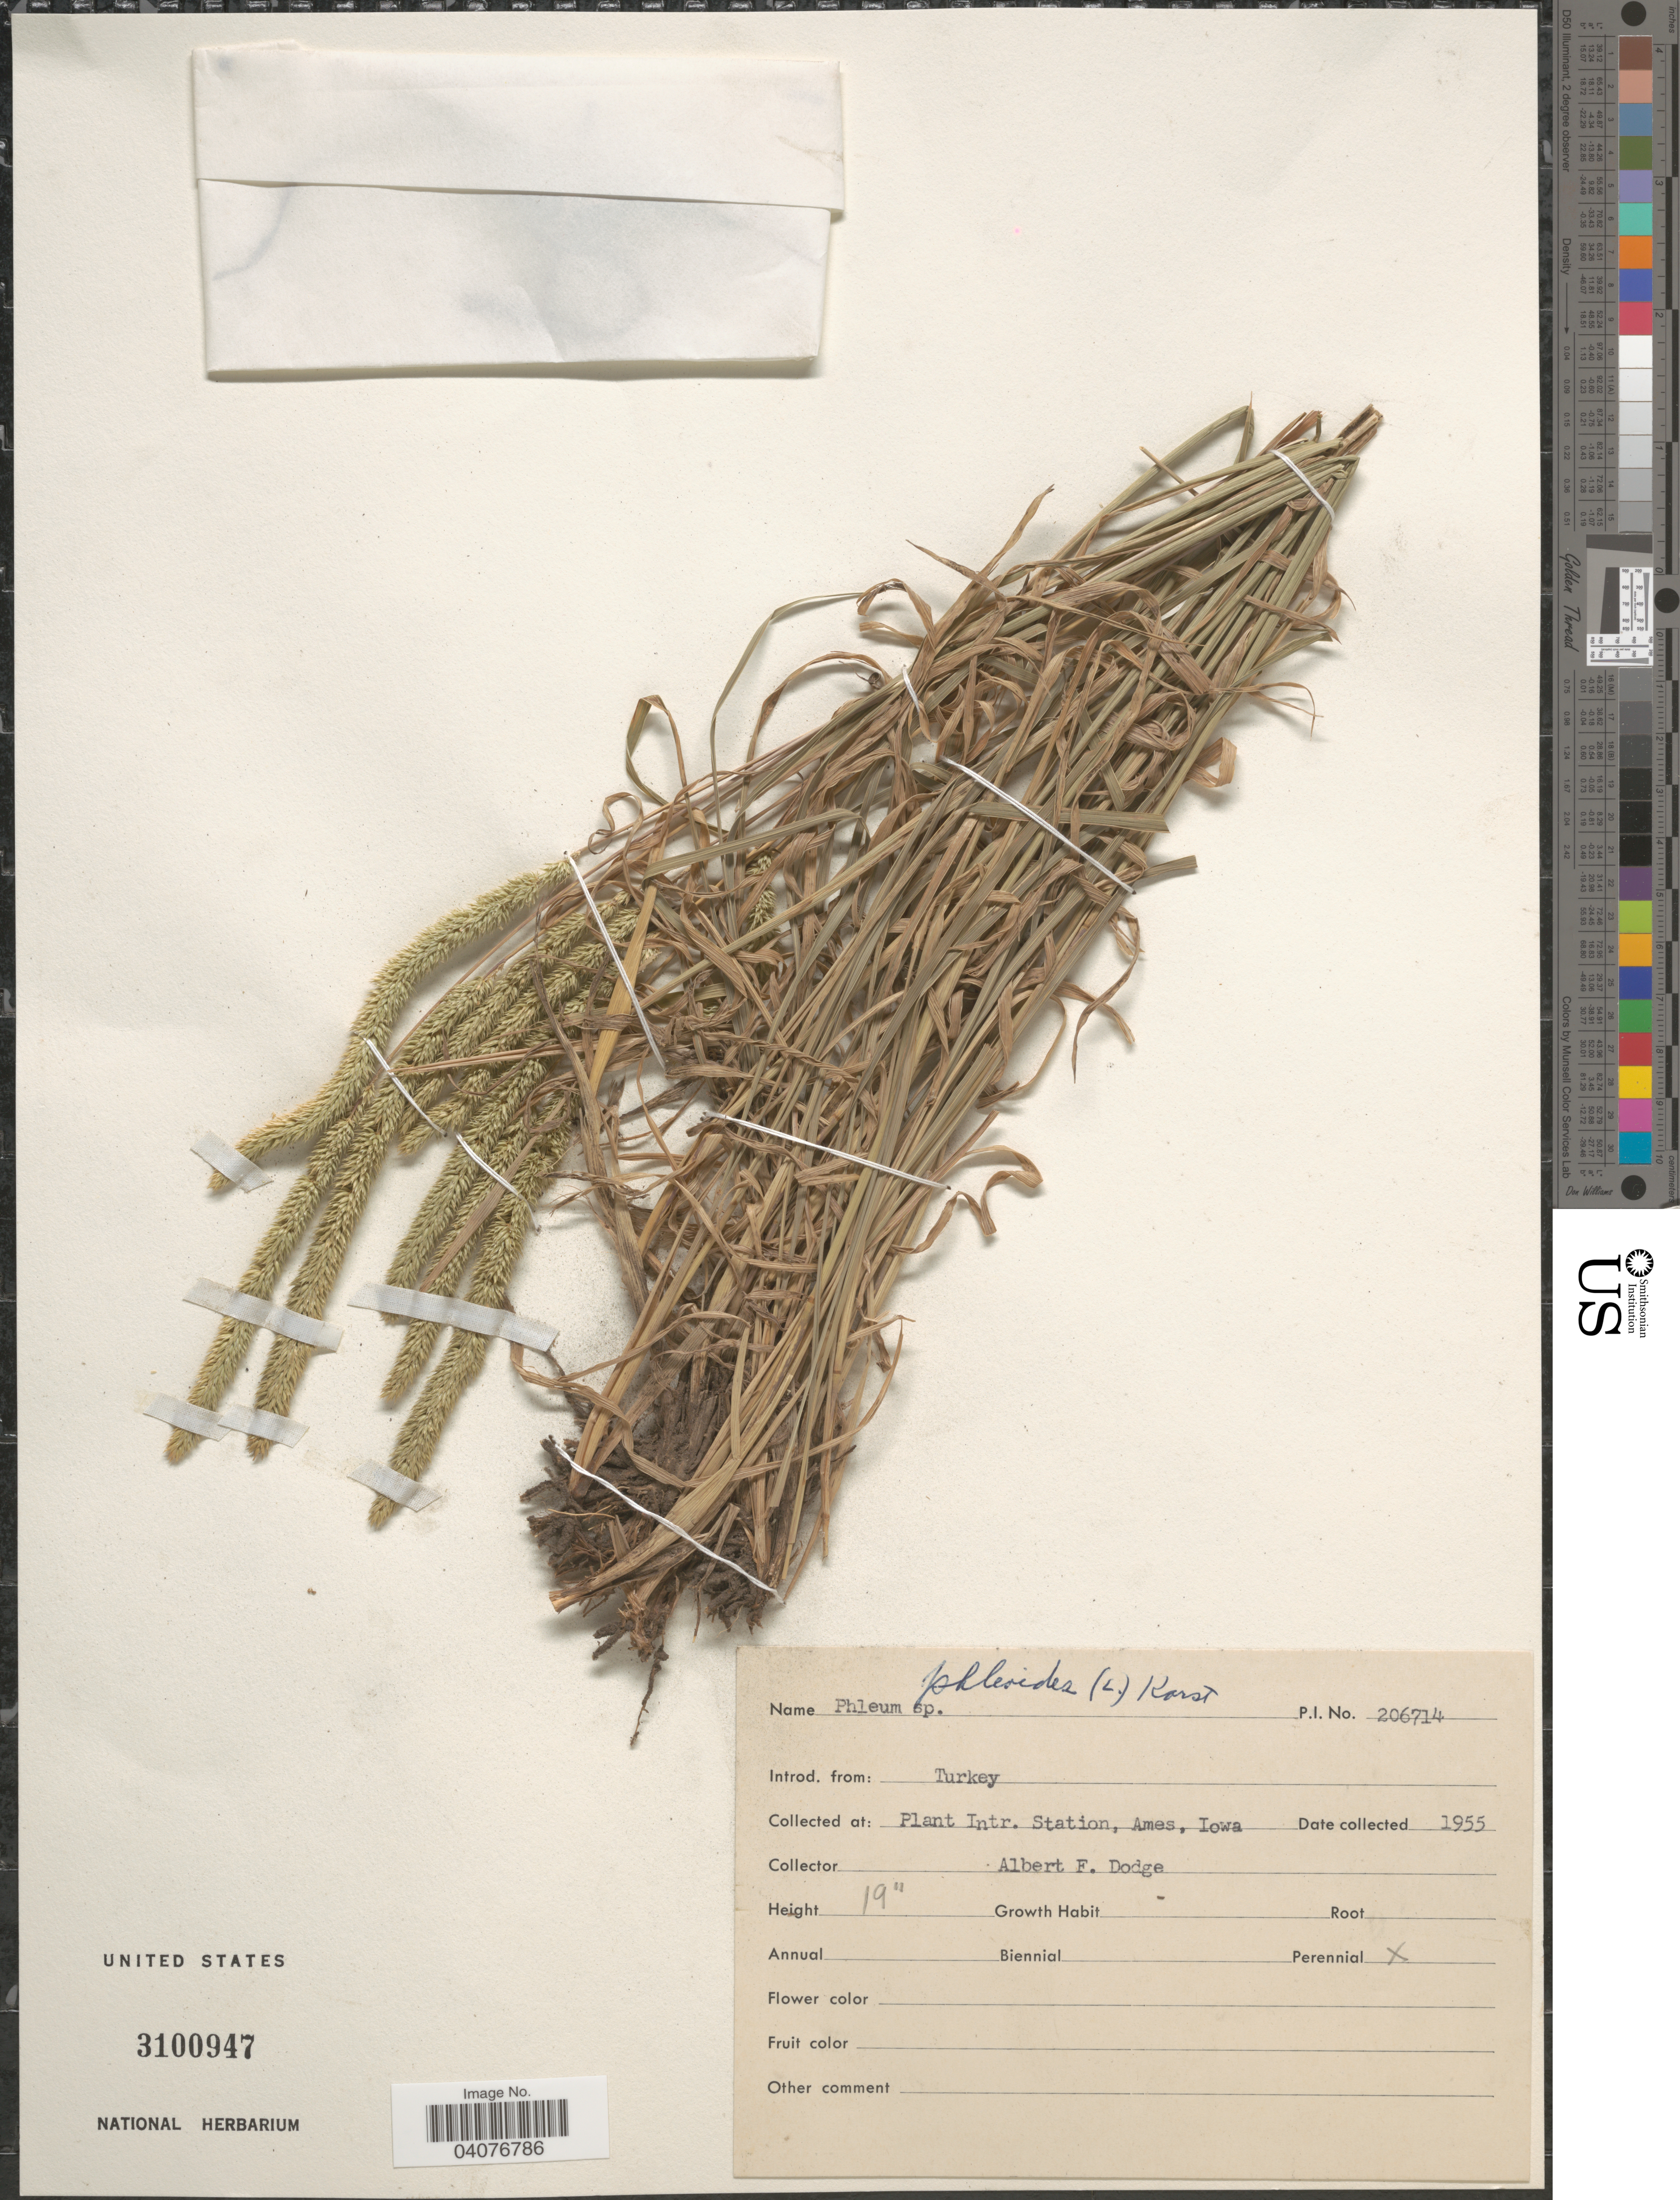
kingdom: Plantae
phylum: Tracheophyta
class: Liliopsida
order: Poales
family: Poaceae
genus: Phleum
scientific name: Phleum phleoides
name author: (L.) H. Karst.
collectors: A. Dodge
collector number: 206714?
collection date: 1955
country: United States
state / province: Iowa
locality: Plant Intr. Station, Ames.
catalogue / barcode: US 3100947